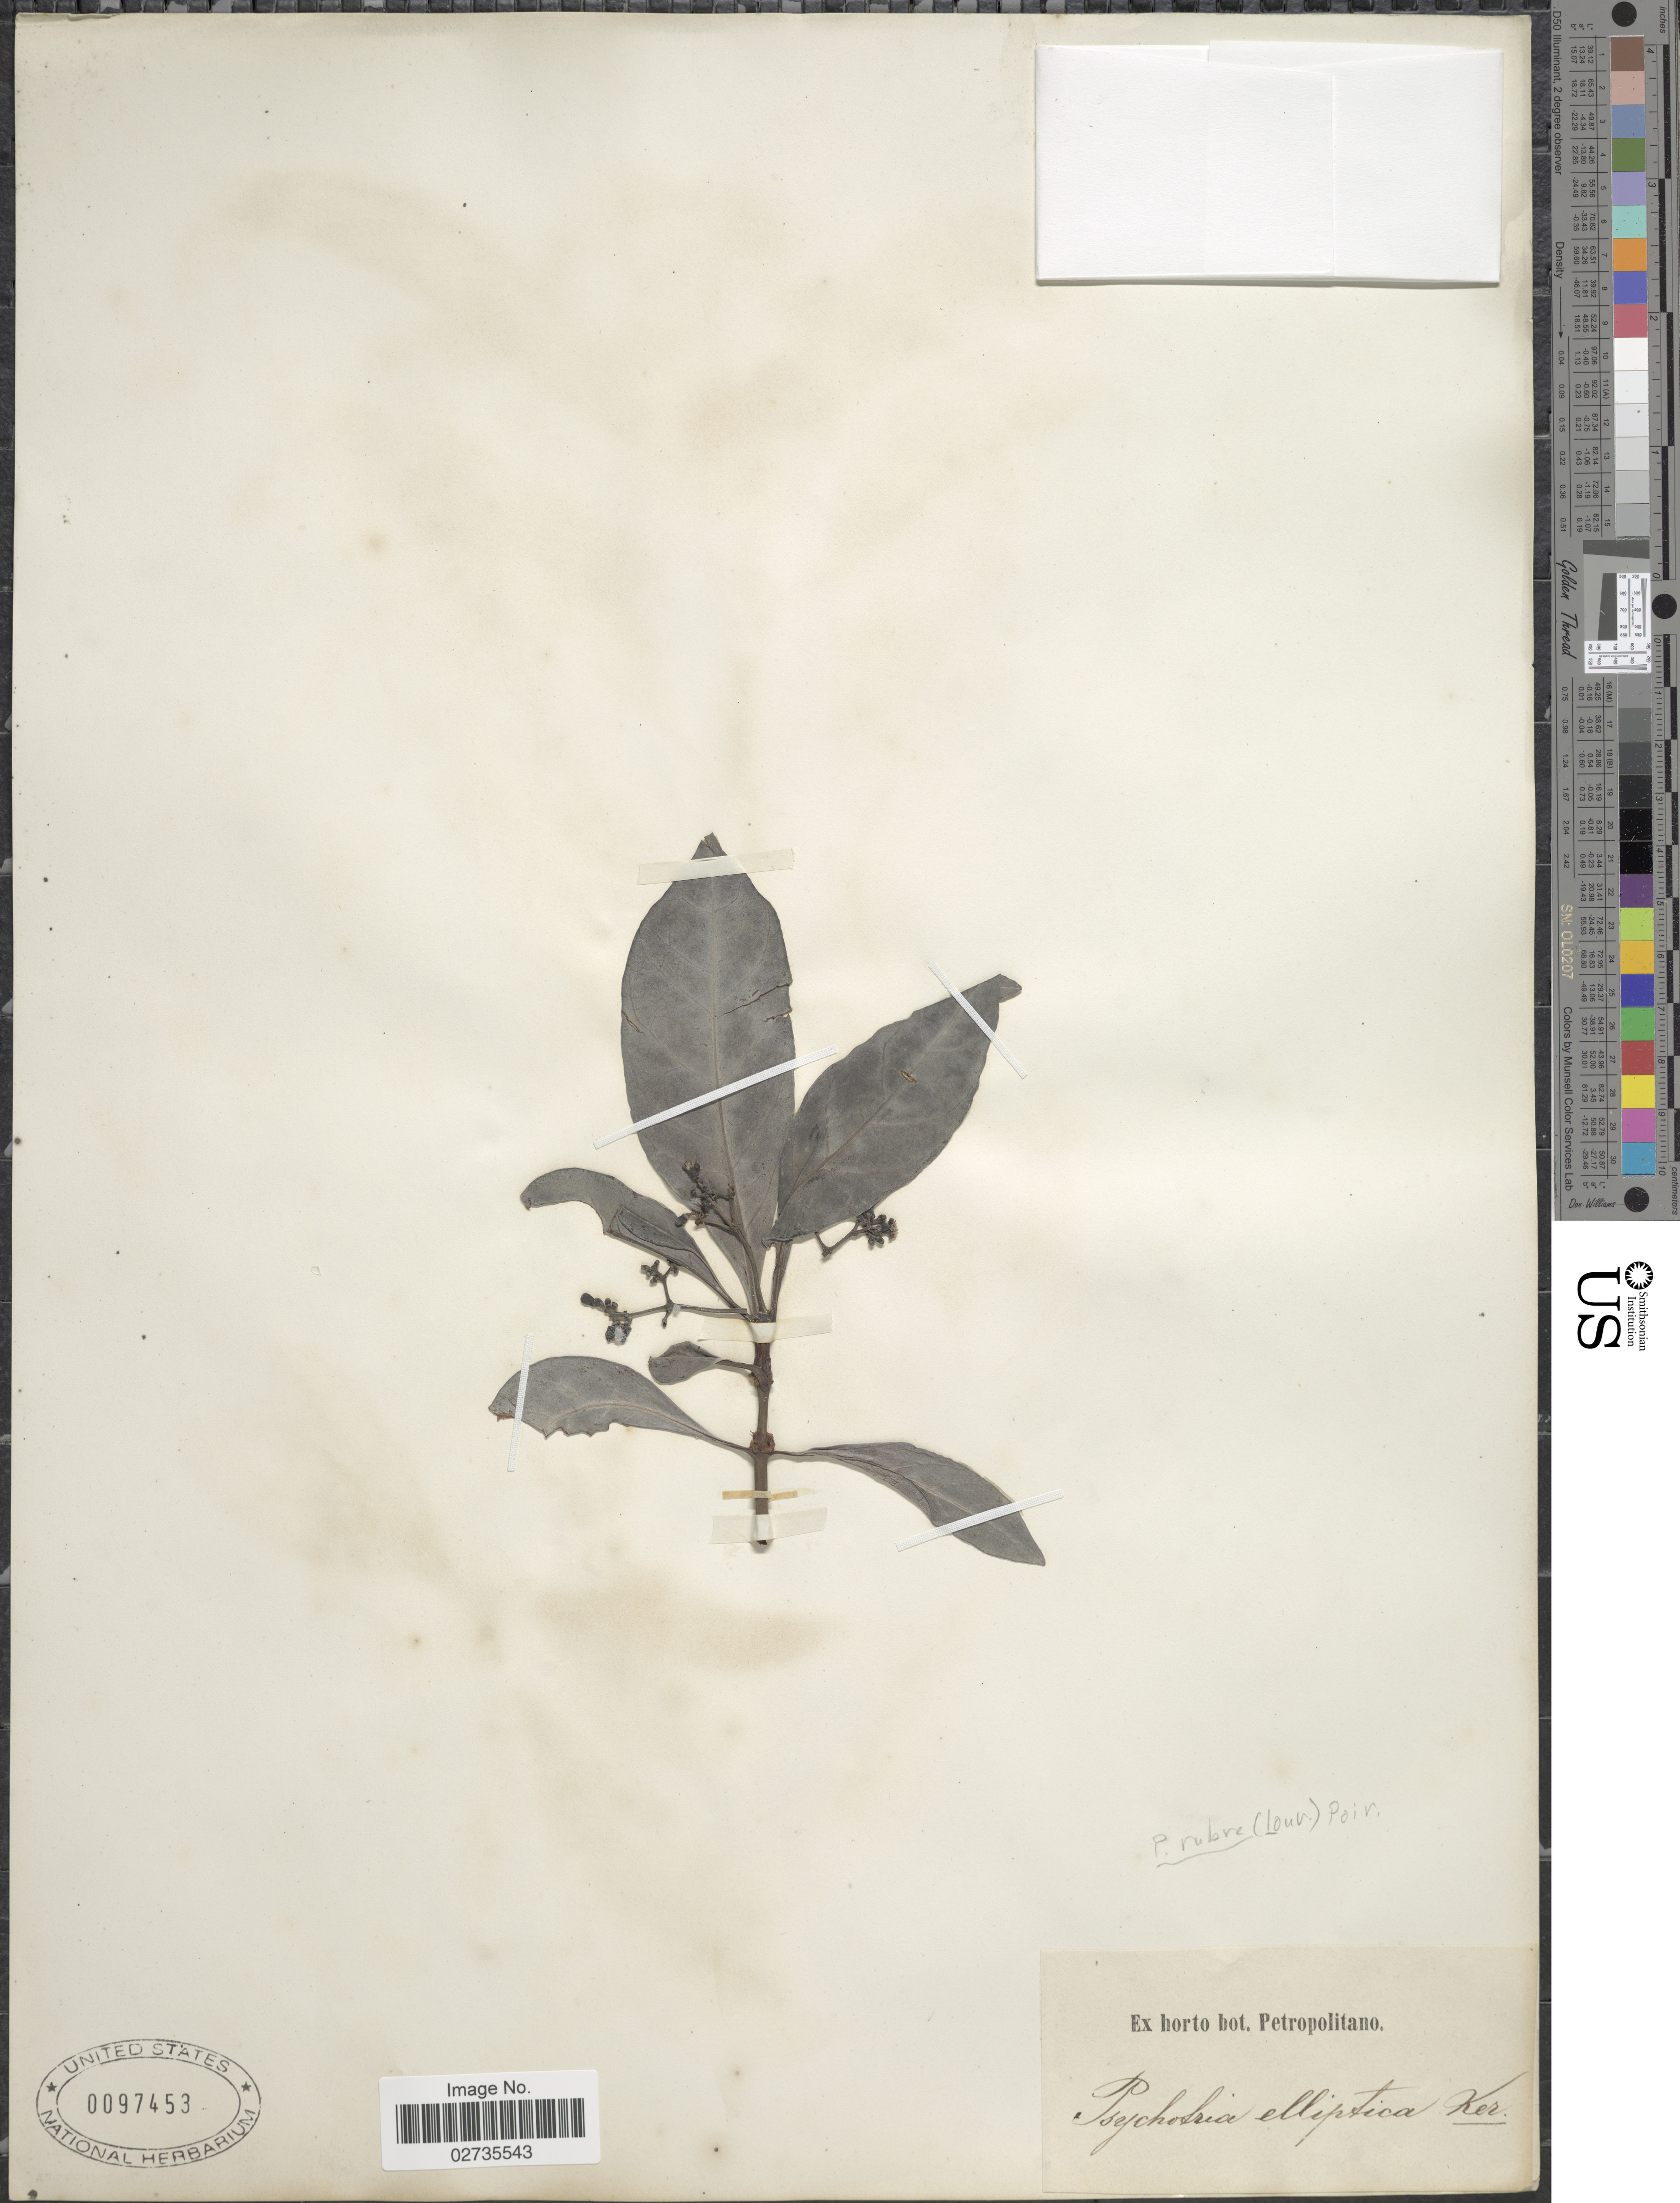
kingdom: Plantae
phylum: Tracheophyta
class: Magnoliopsida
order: Gentianales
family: Rubiaceae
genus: Psychotria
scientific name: Psychotria rubra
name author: (Lour.) Poir.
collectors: ex Horto Bot. Petropolitano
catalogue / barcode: US 97453